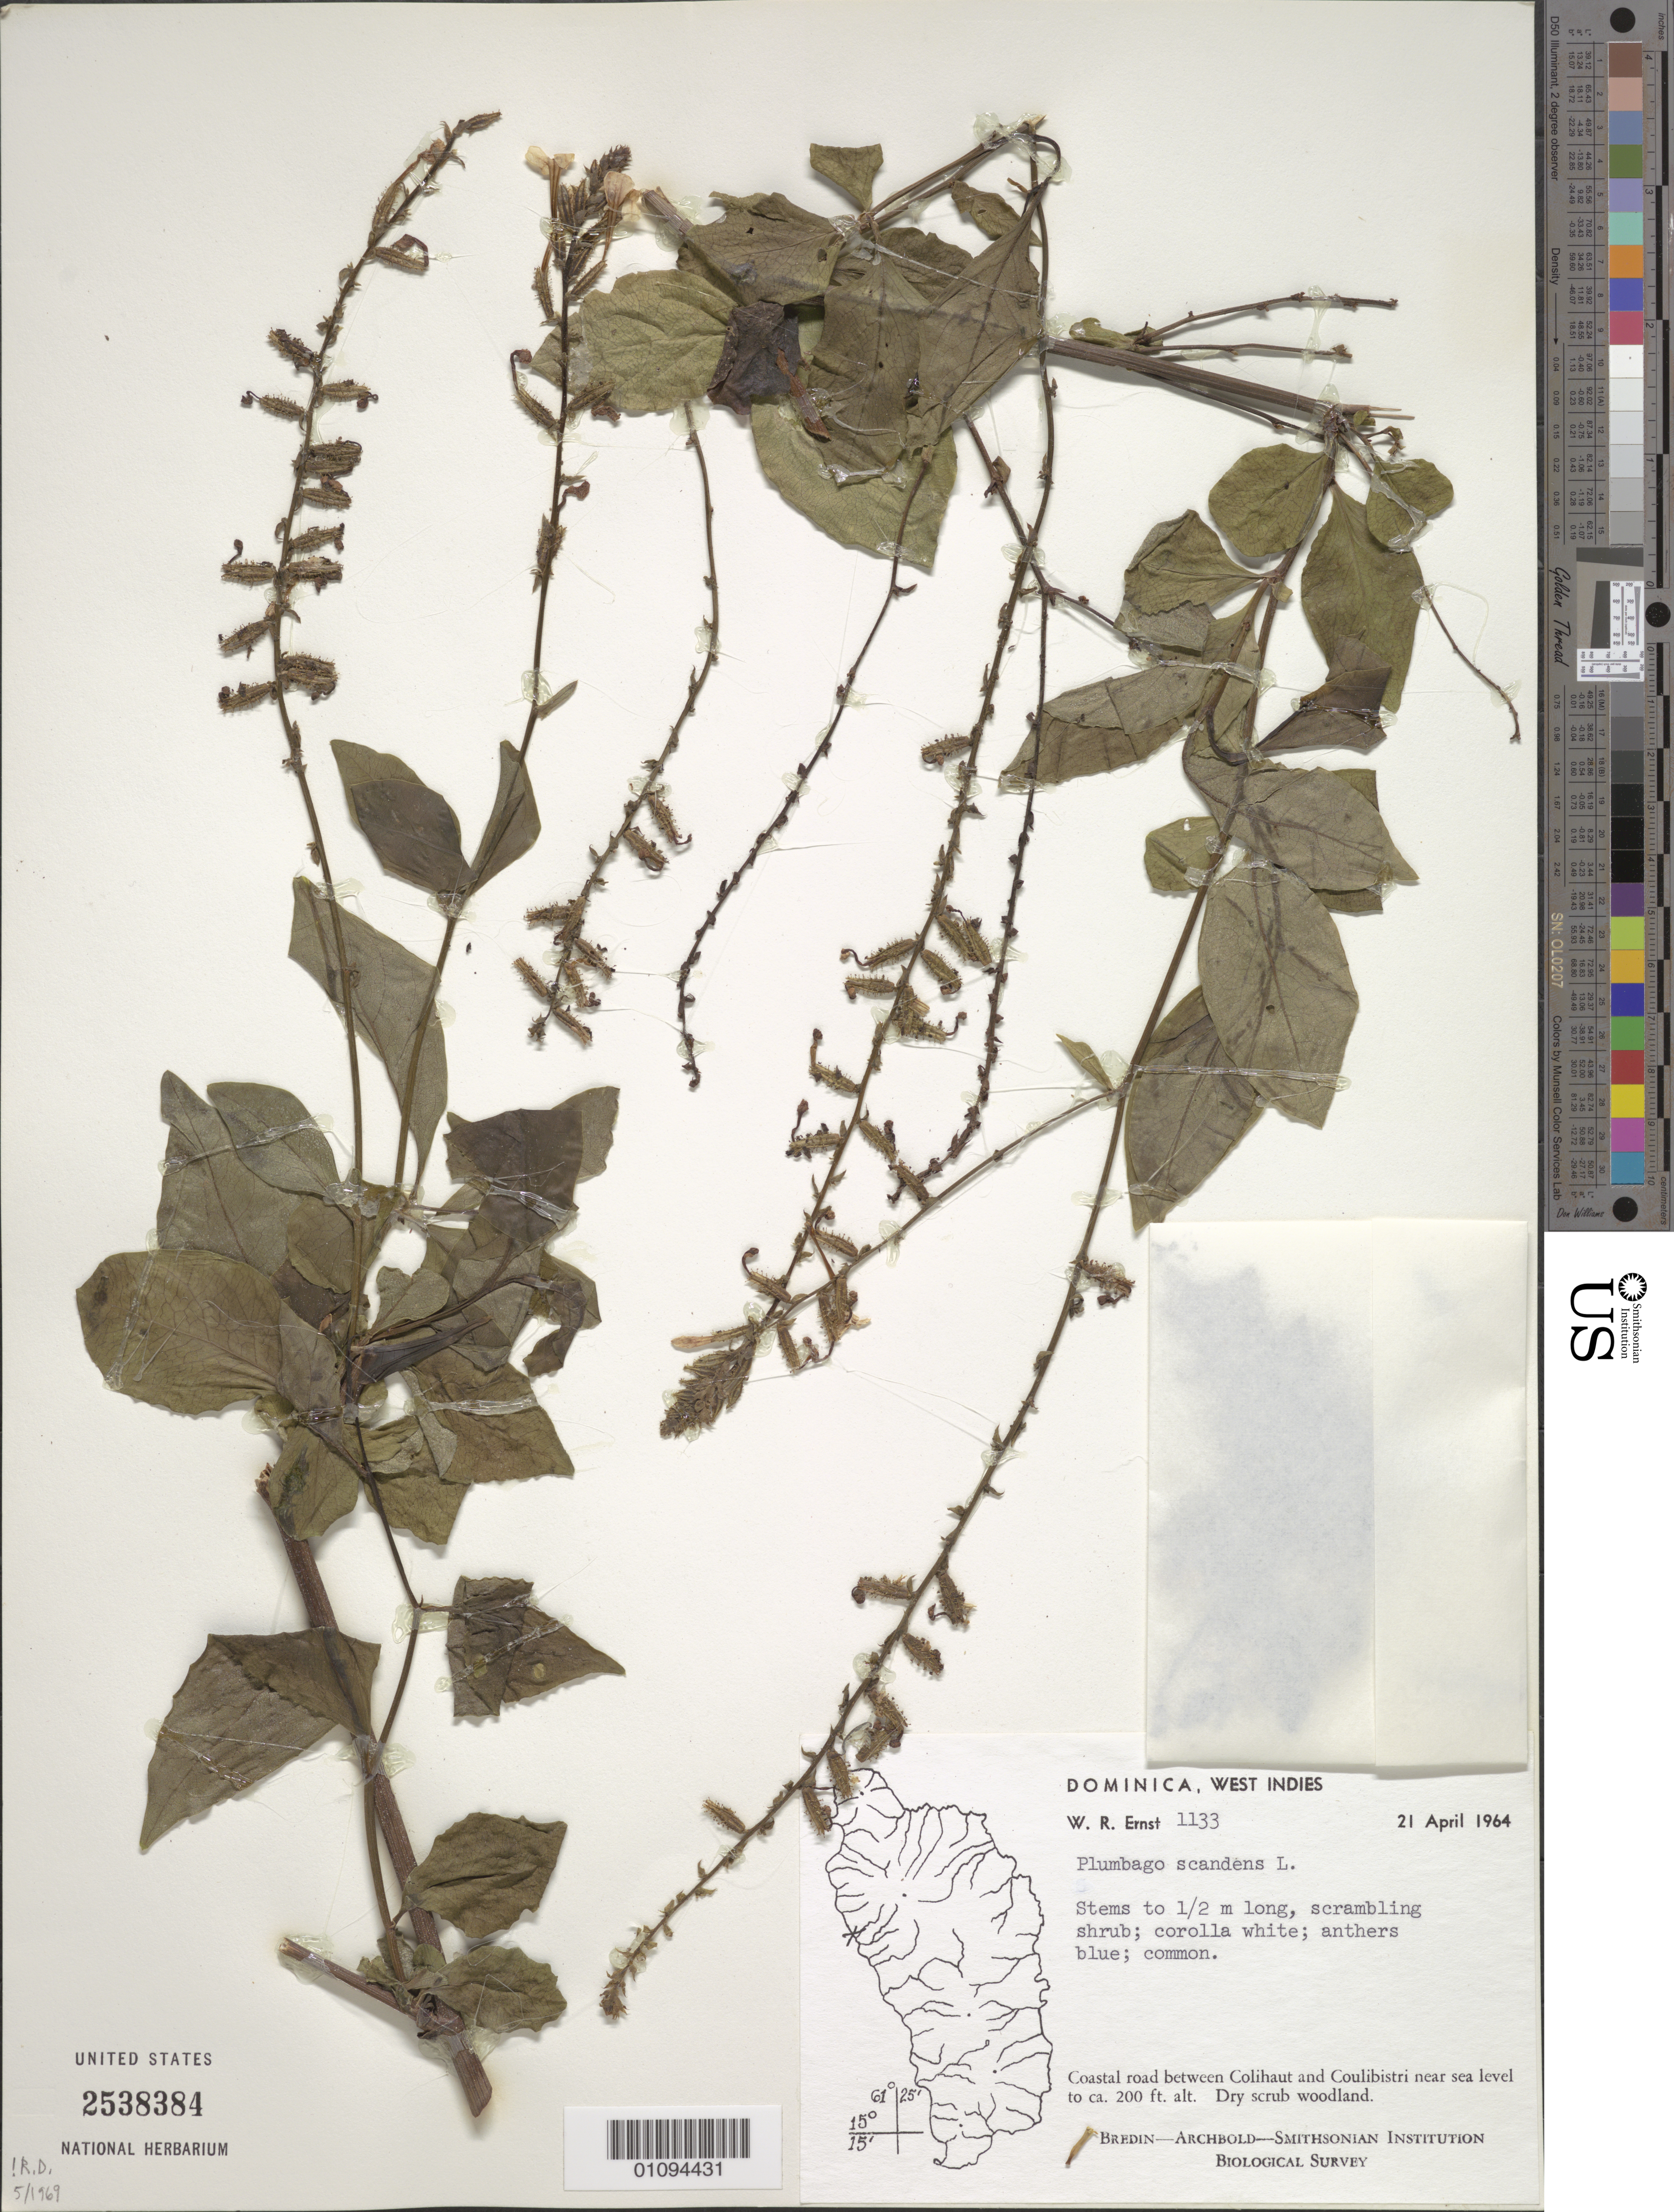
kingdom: Plantae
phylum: Tracheophyta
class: Magnoliopsida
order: Caryophyllales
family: Plumbaginaceae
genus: Plumbago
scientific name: Plumbago scandens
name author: L.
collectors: W. R. Ernst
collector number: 1133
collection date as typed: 21 Apr 1964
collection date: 1964-04-21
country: Dominica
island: Dominica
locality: Coastal road between Colihaut and Coulibistri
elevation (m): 0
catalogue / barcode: US 2538384